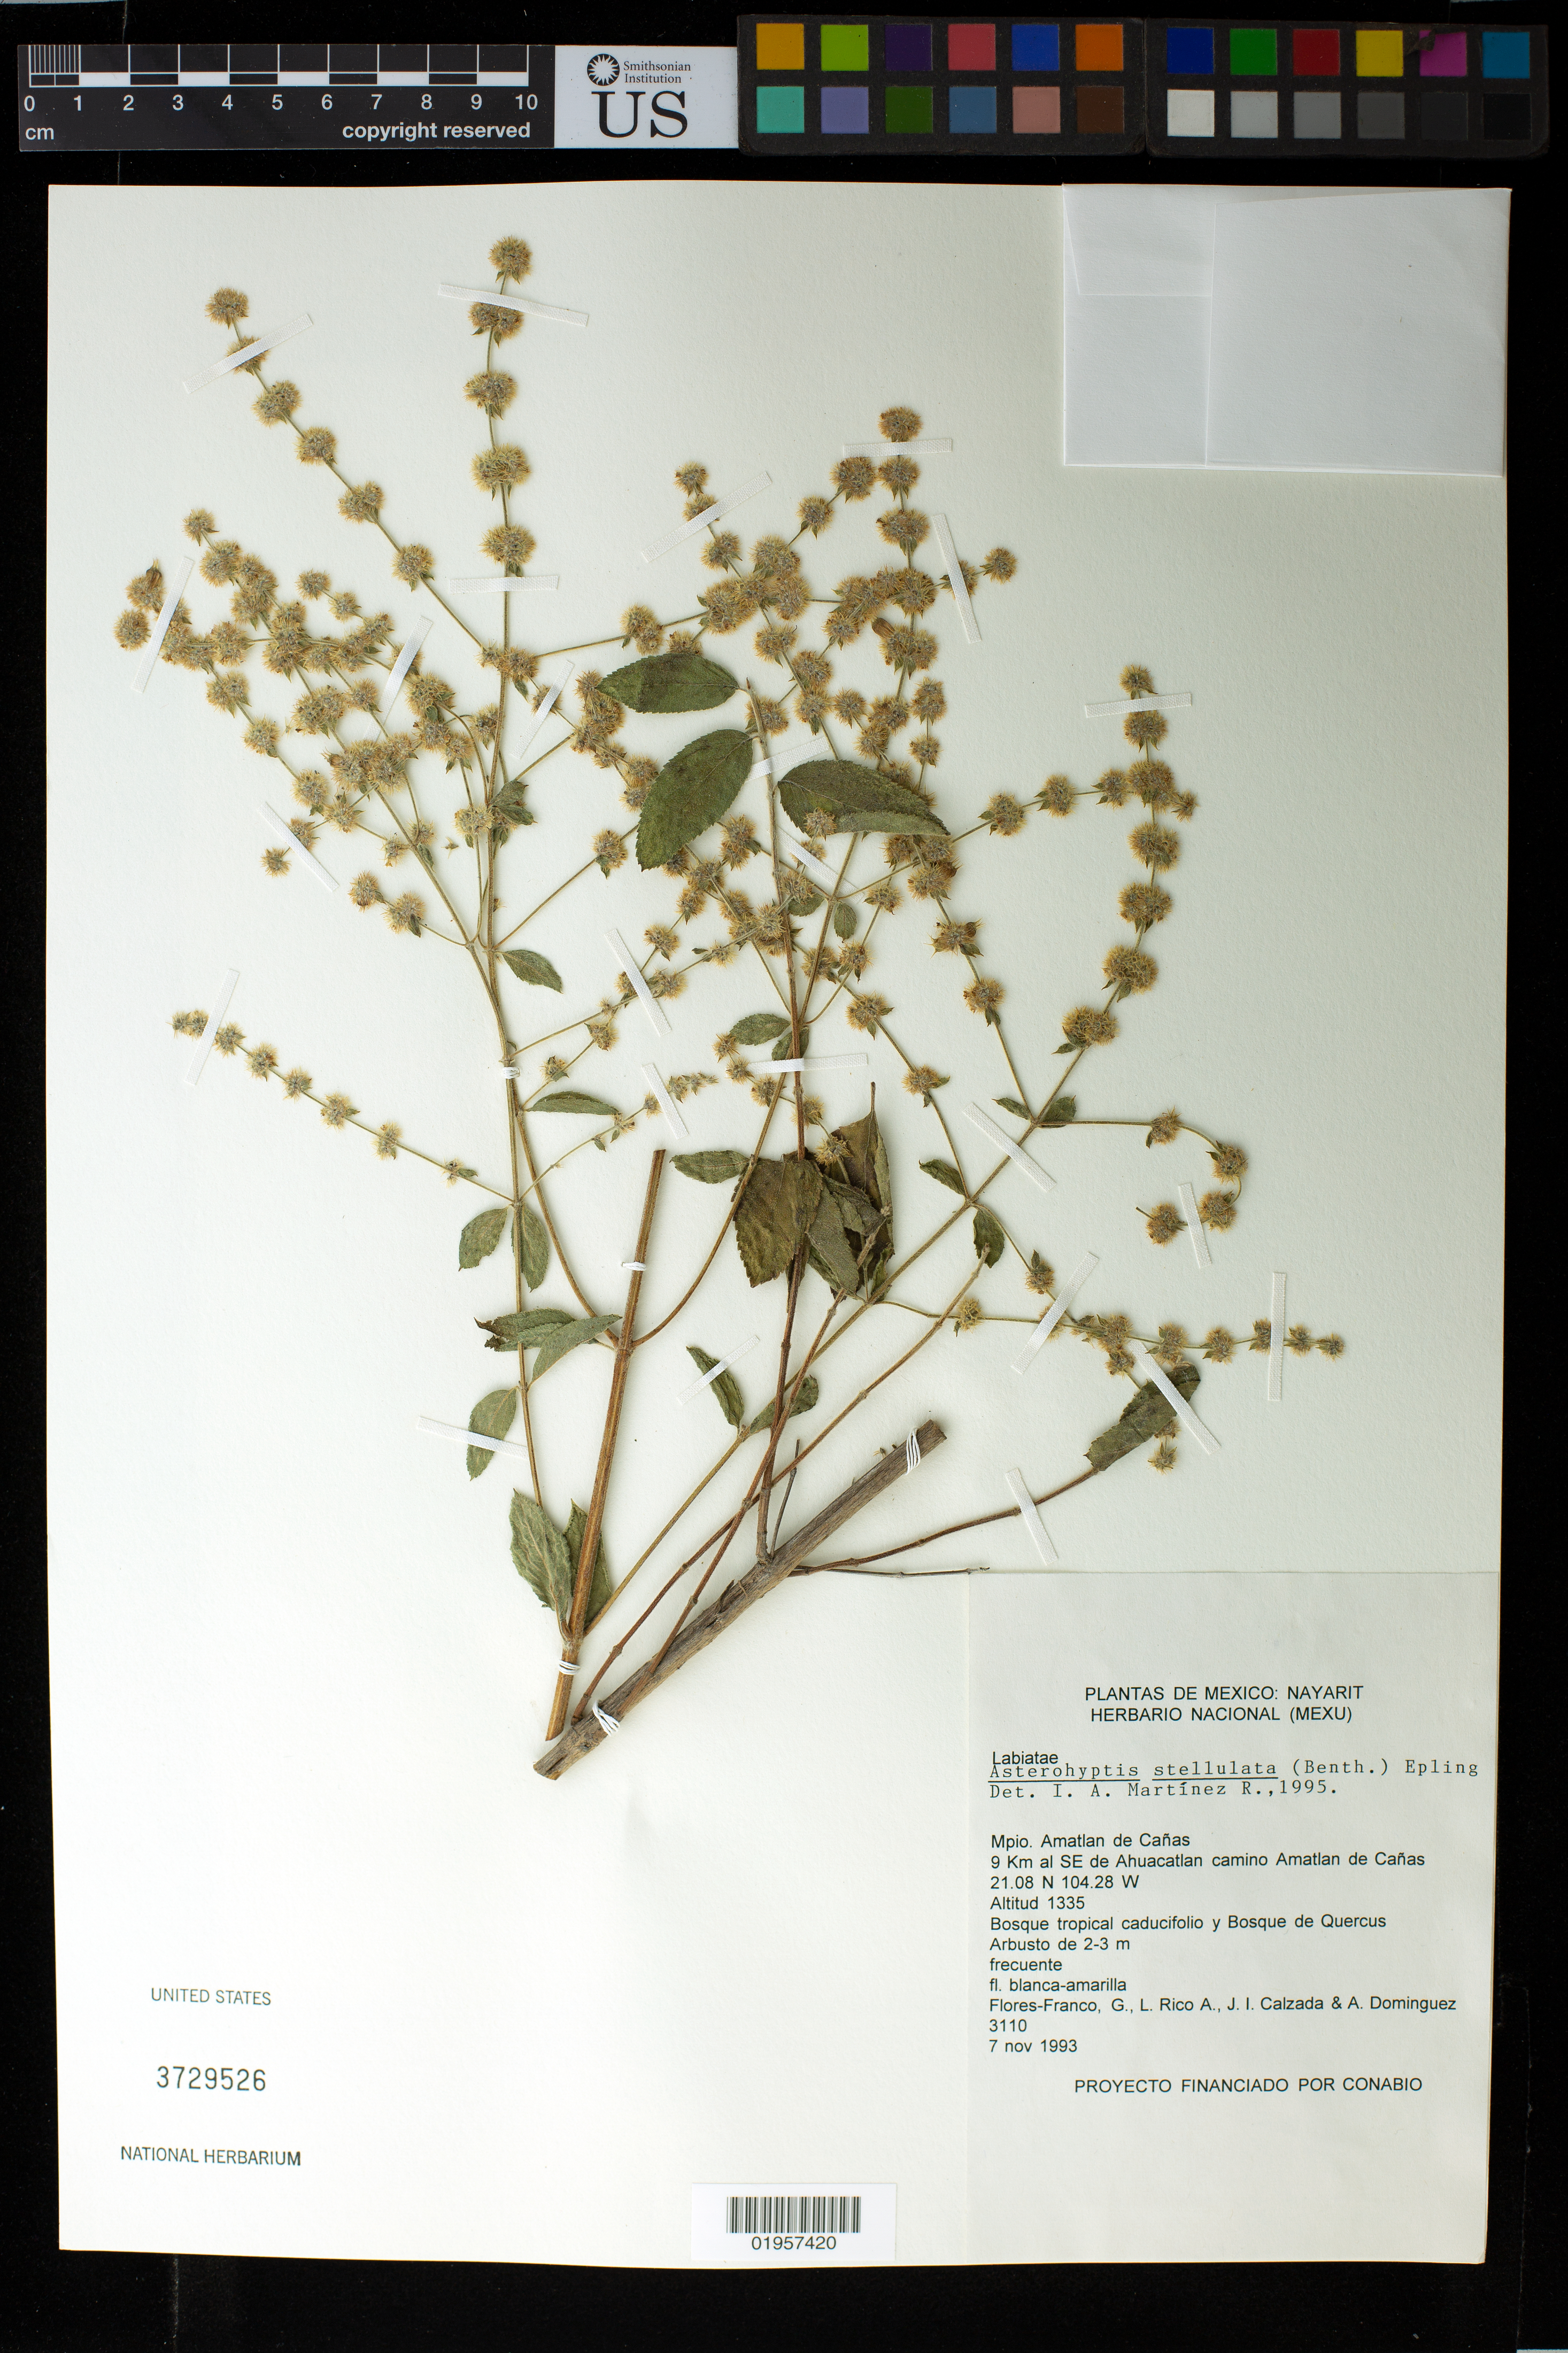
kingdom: Plantae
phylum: Tracheophyta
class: Magnoliopsida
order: Lamiales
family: Lamiaceae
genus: Asterohyptis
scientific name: Asterohyptis stellulata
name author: (Benth.) Epling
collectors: G. Flores F., M. Rico Arce, J. I. Calzada & A. Dominguez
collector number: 3110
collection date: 1993-11-07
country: Mexico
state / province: Nayarit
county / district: Amatlán de Cañas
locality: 9 km al SE se Ahuacatlan camino de Canas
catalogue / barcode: US 3729526